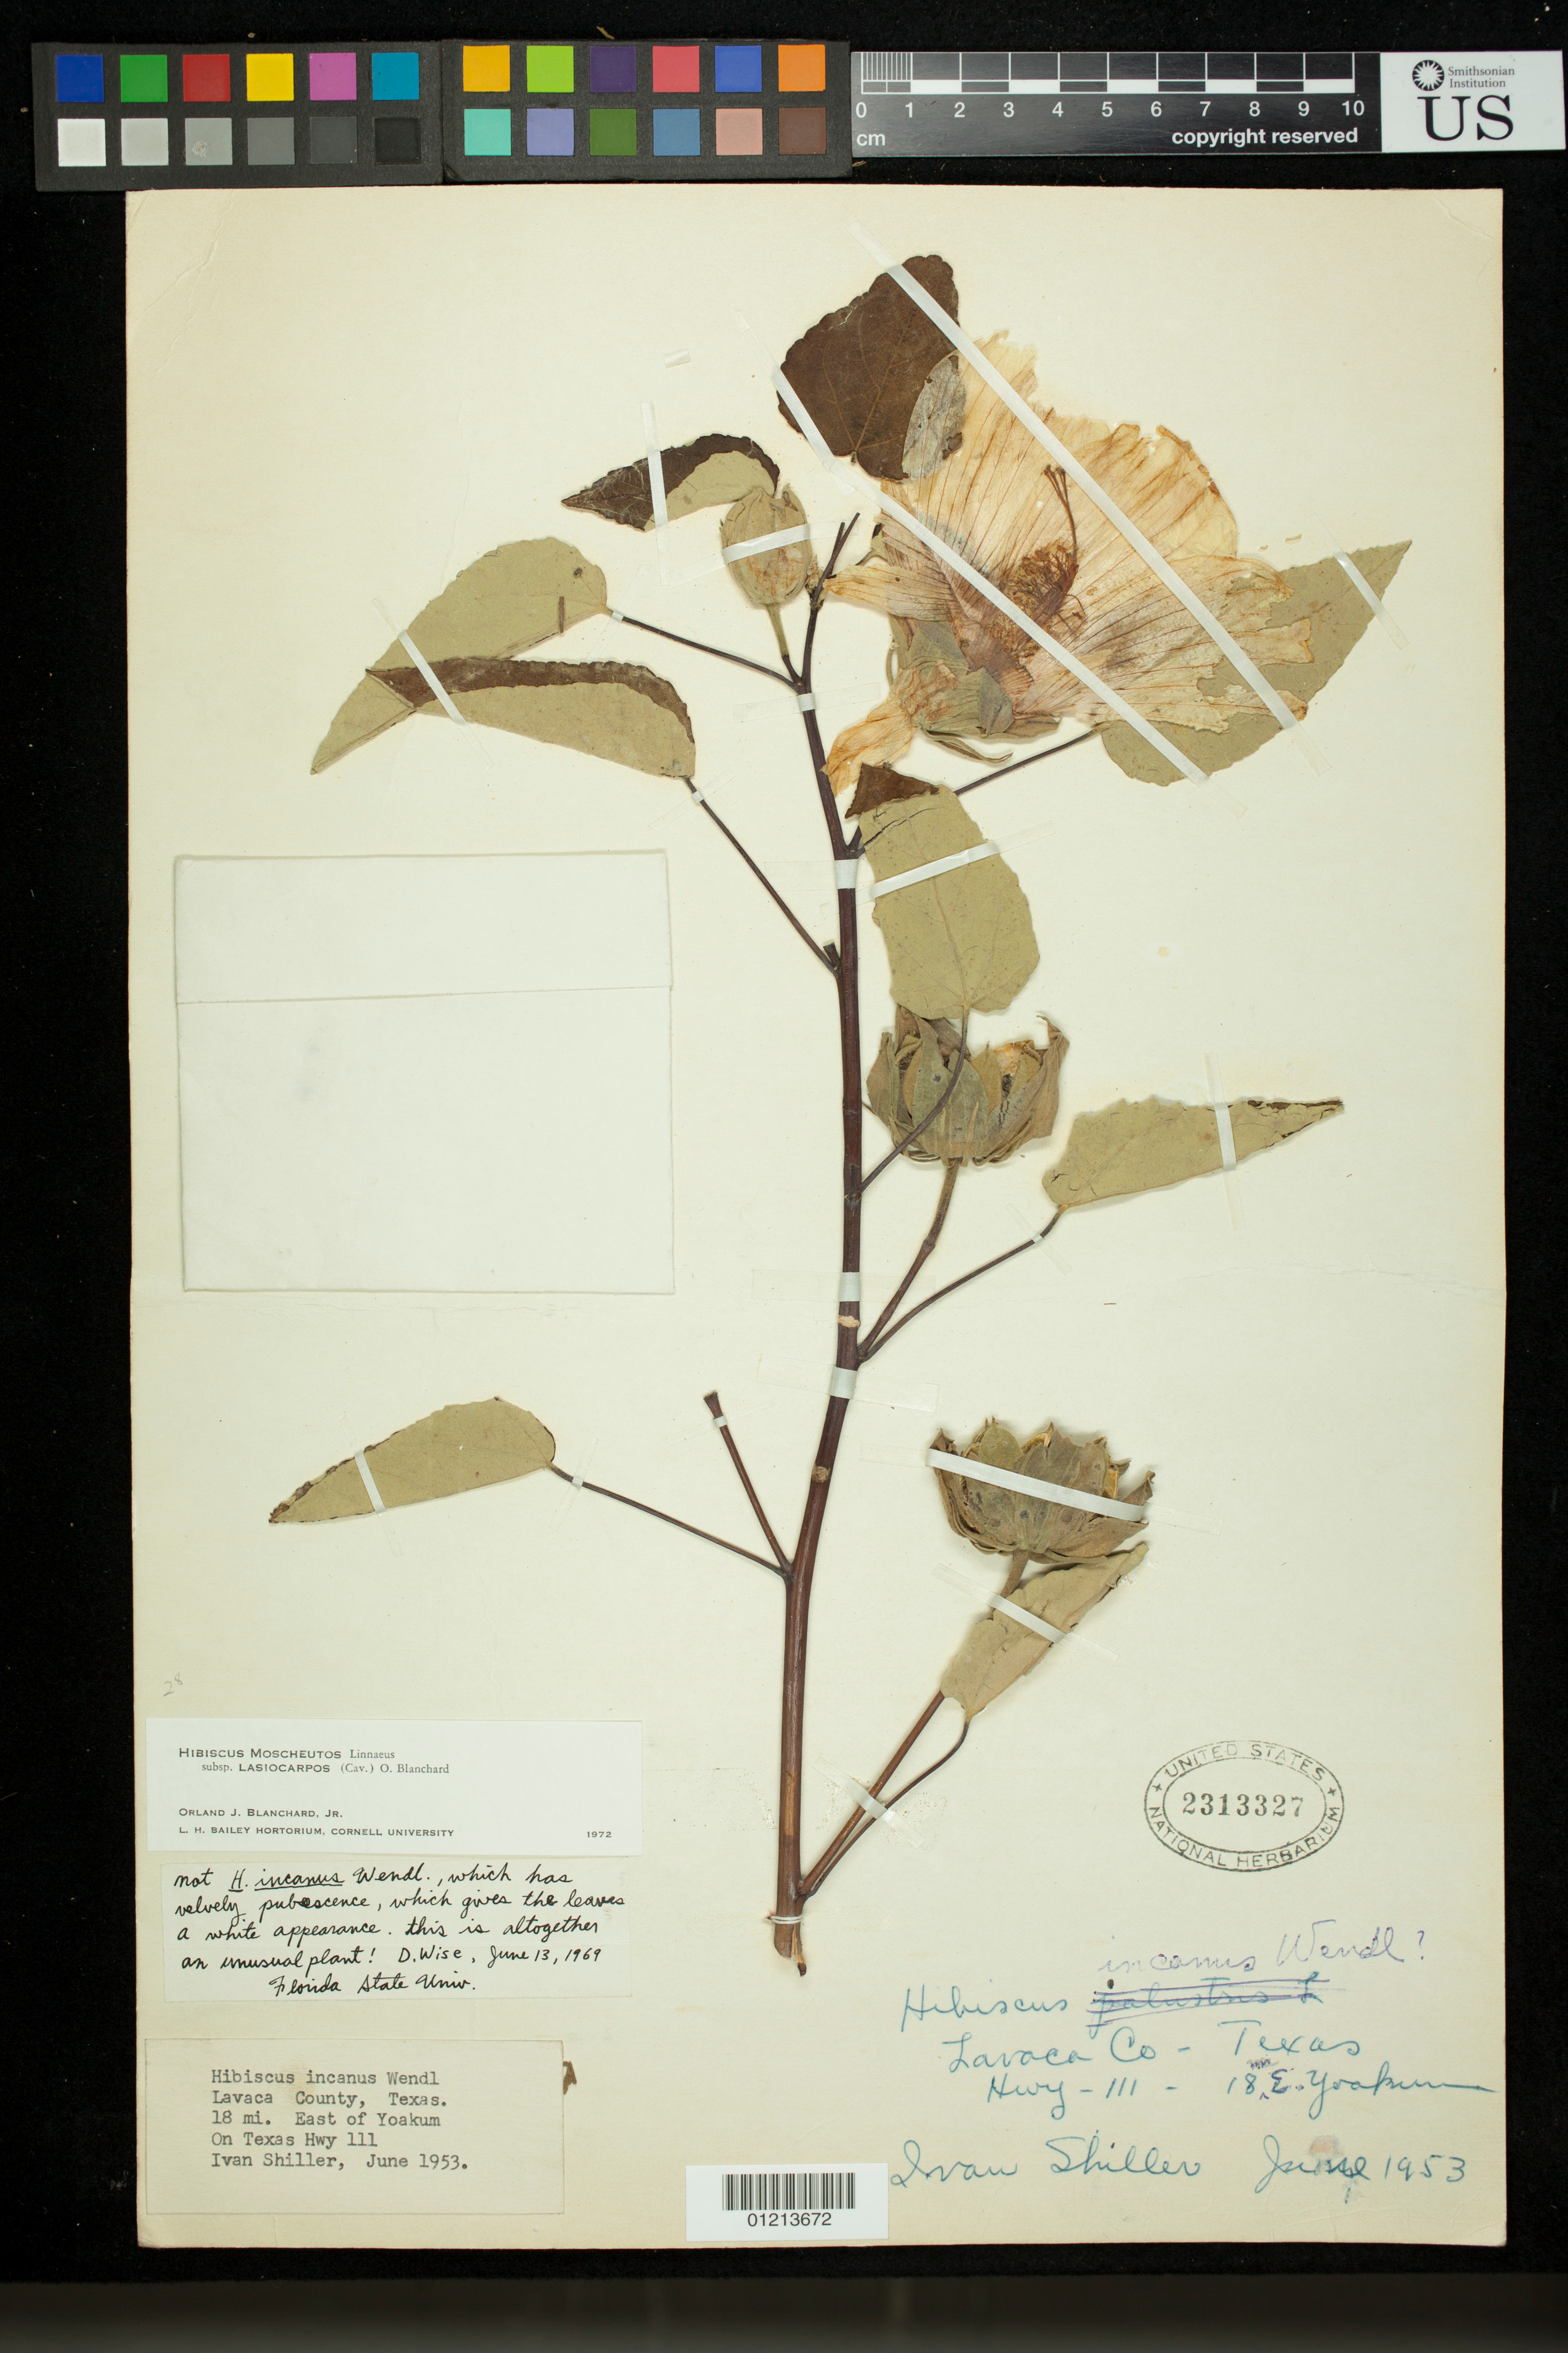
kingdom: Plantae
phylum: Tracheophyta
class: Magnoliopsida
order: Malvales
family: Malvaceae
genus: Hibiscus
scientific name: Hibiscus moscheutos subsp. lasiocarpos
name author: (Cav.) O.J. Blanch.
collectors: I. Shiller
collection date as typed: Jun 1953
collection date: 1953-06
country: United States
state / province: Texas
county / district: Lavaca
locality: Lavaca County, Texas. 18 mi. East of Yoakum on Texas Hwy 111.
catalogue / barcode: US 2313327